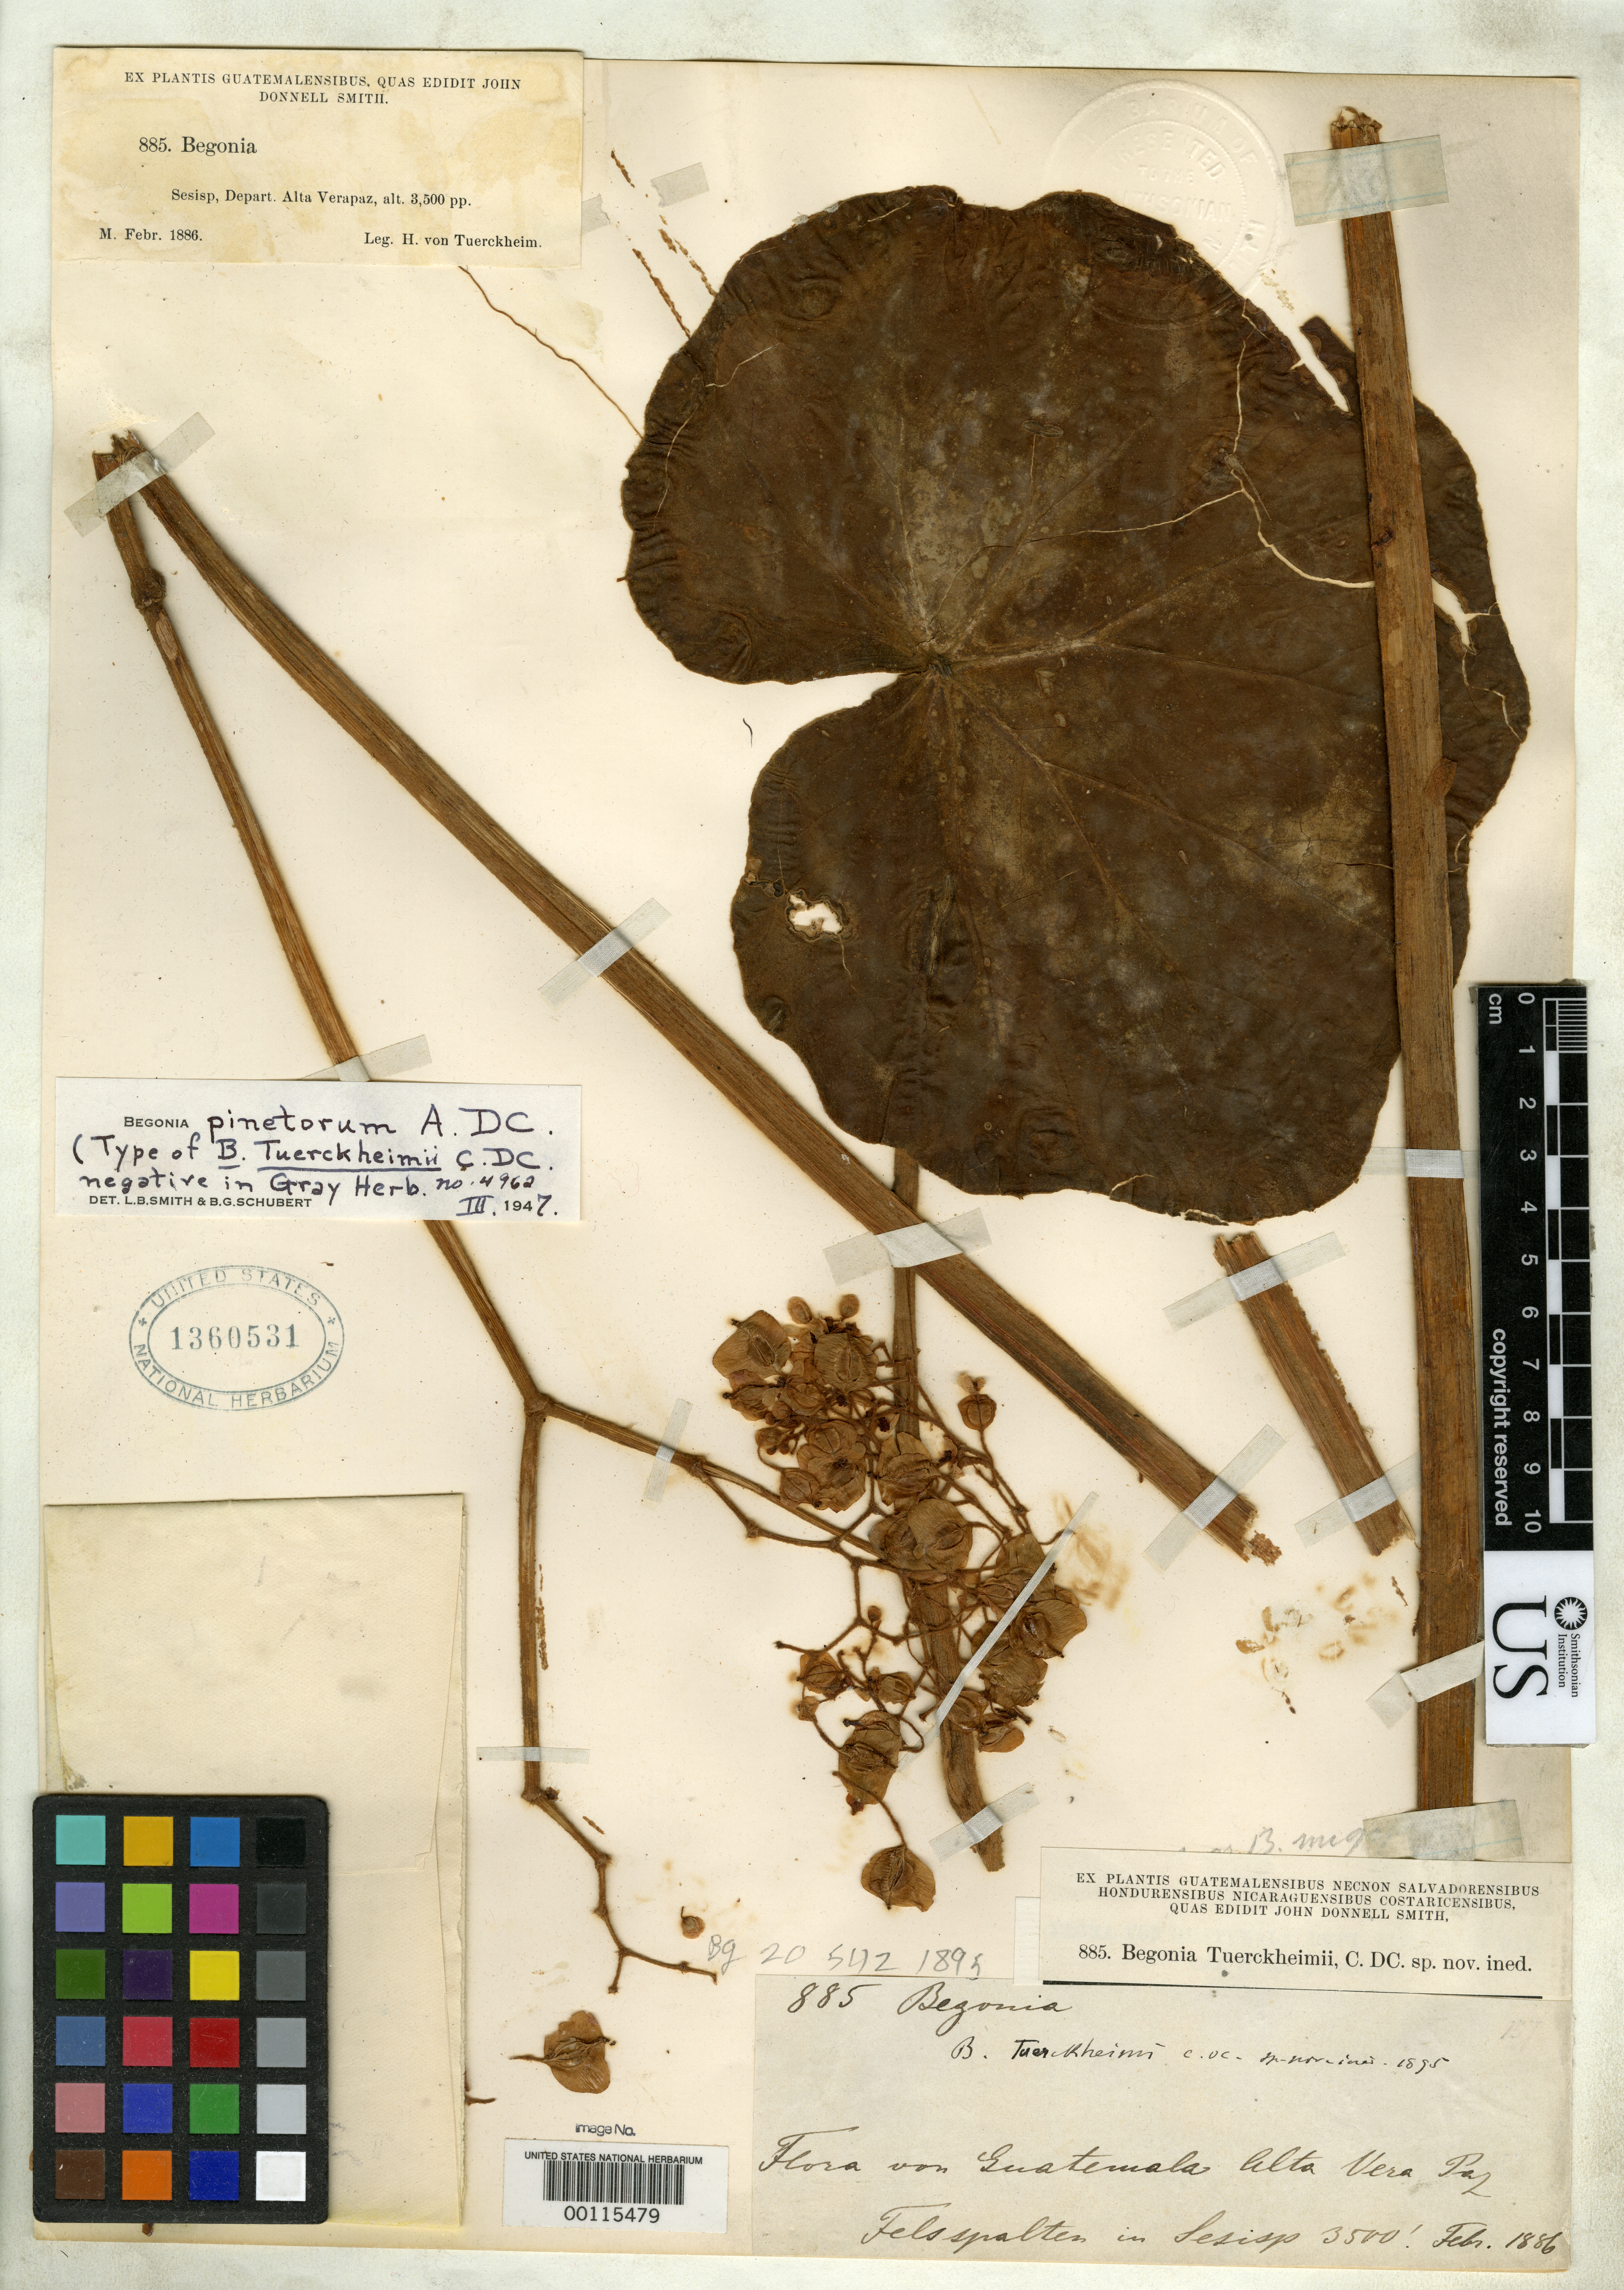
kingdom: Plantae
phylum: Tracheophyta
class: Magnoliopsida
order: Cucurbitales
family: Begoniaceae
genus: Begonia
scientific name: Begonia tuerckheimii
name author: C. DC. ex Donn. Sm.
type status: Isotype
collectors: H. von Türckheim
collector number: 885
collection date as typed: Feb 1886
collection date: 1886-02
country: Guatemala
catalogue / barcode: US 1360531